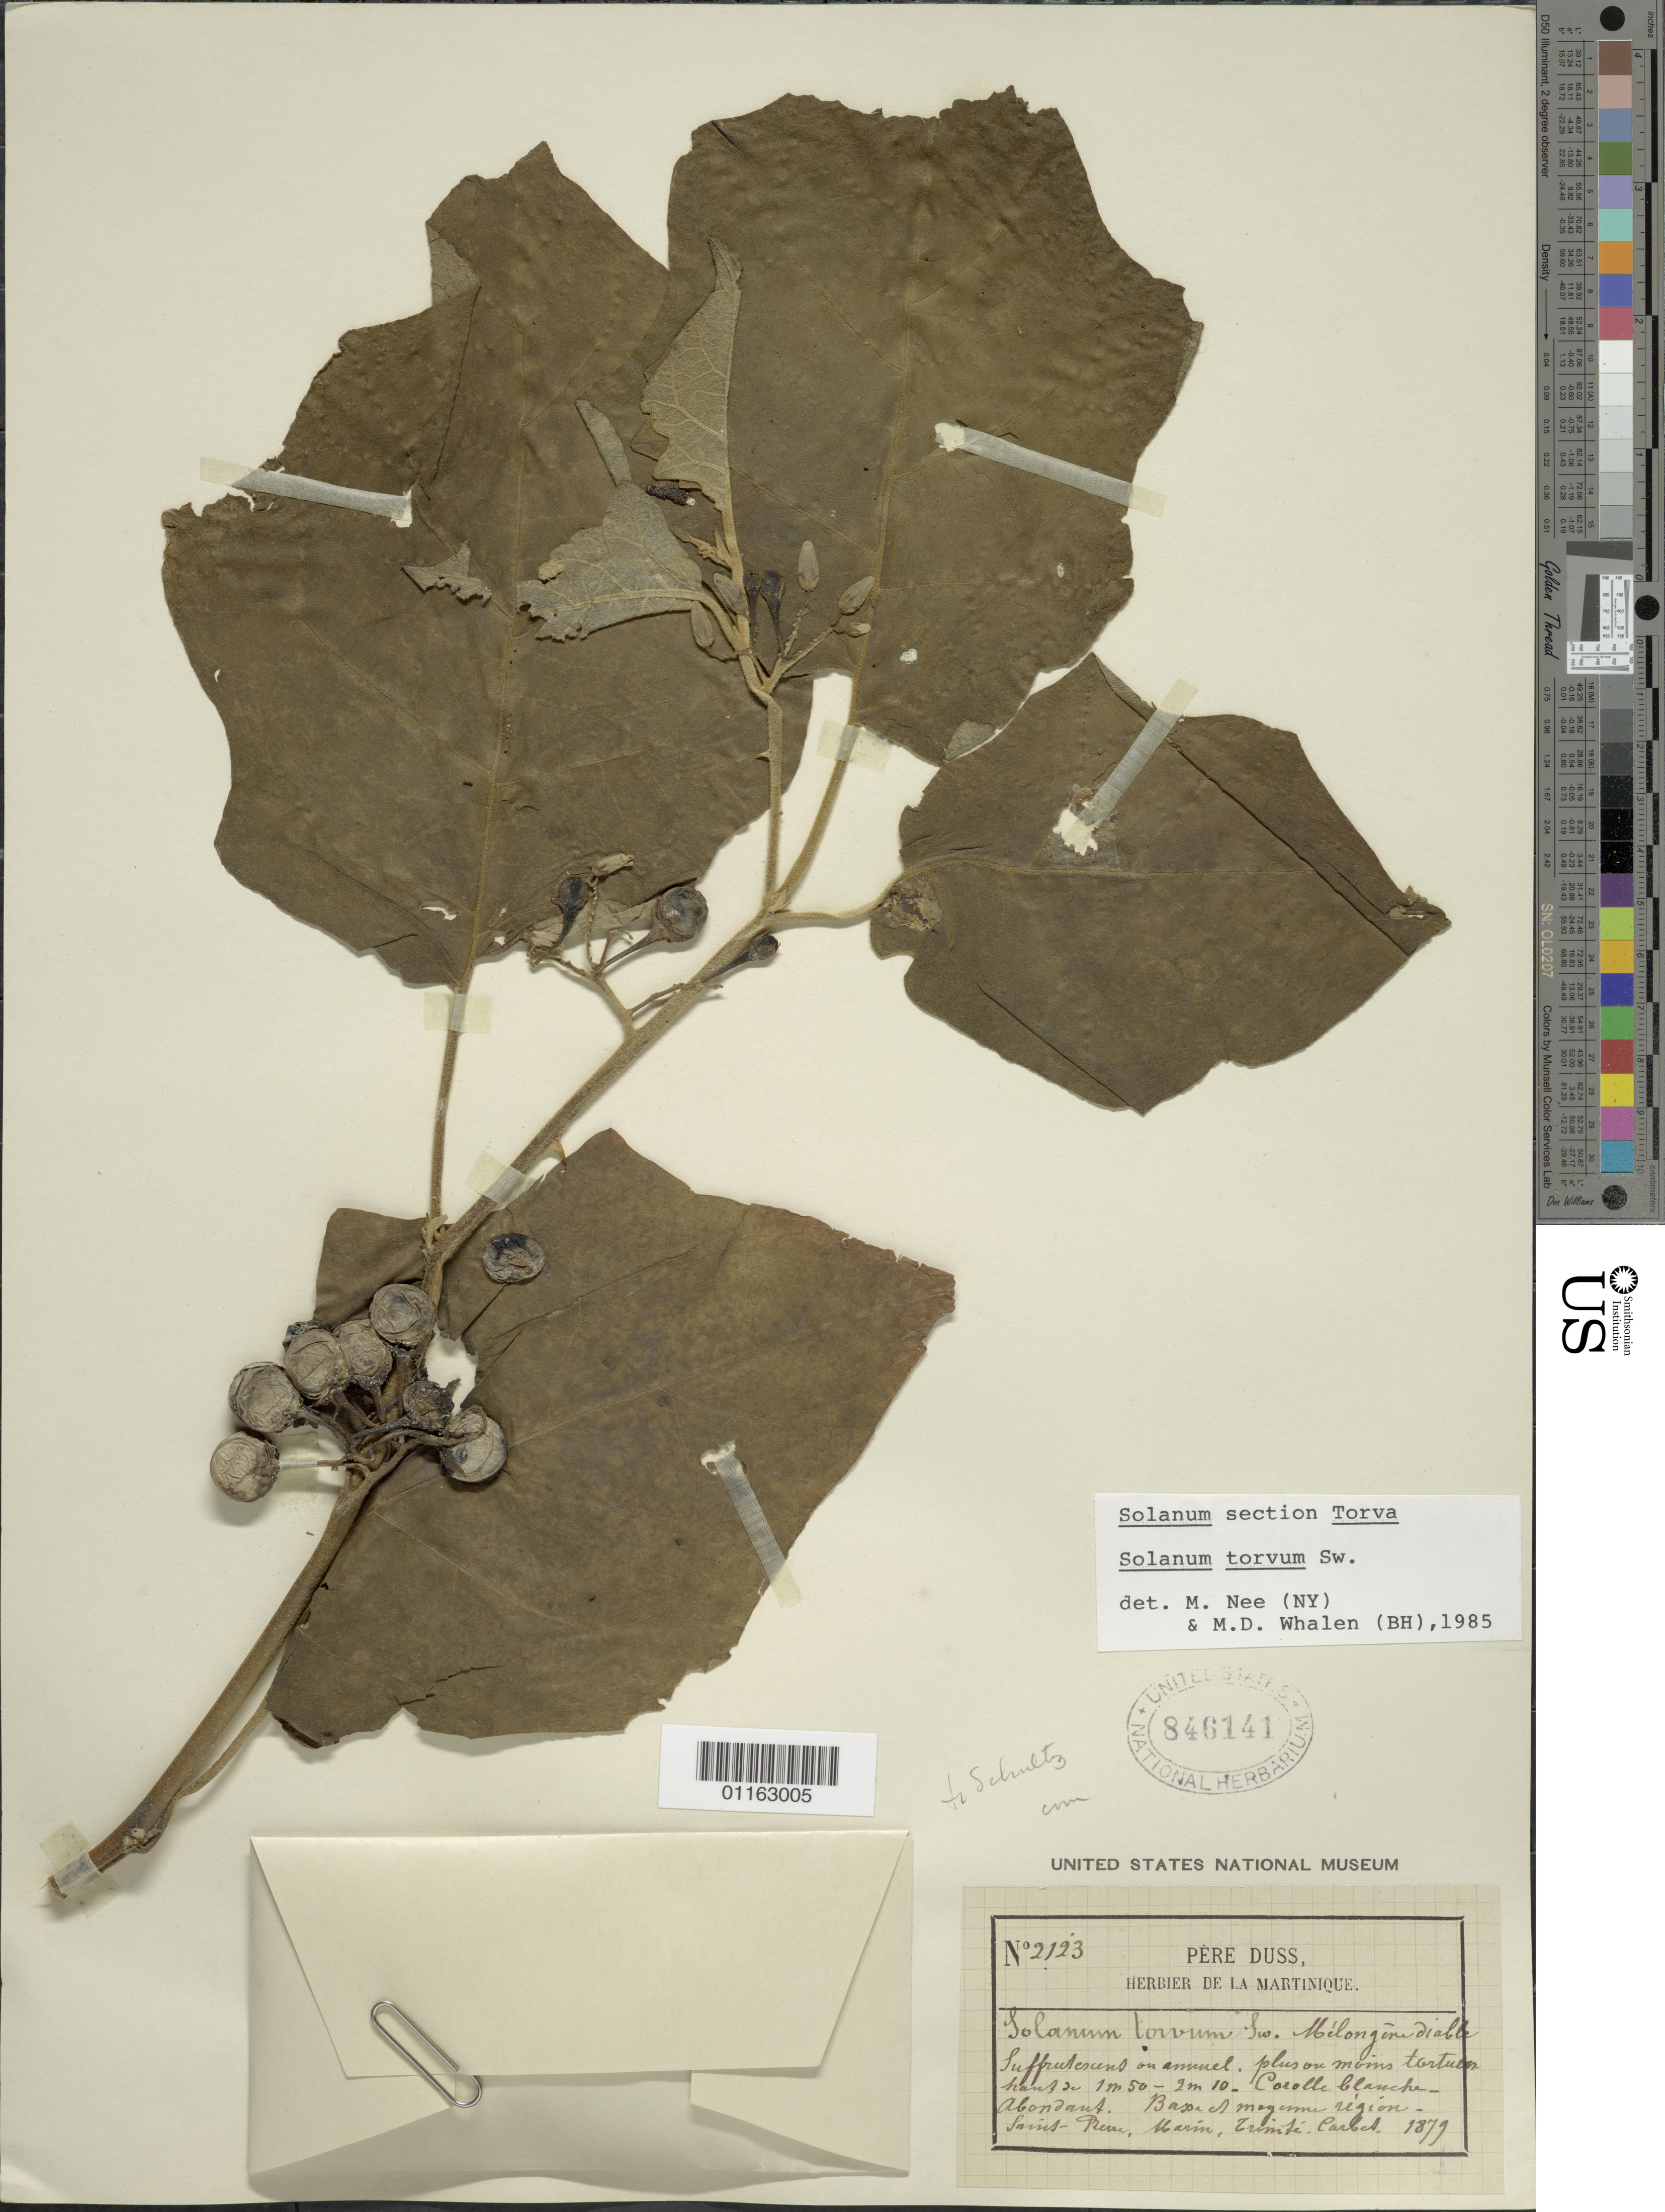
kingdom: Plantae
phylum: Tracheophyta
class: Magnoliopsida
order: Solanales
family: Solanaceae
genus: Solanum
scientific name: Solanum torvum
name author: Sw.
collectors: Père Duss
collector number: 2123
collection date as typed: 1879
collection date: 1879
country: Martinique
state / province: Saint-Pierre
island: Martinique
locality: Marin, Trinte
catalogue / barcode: US 846141